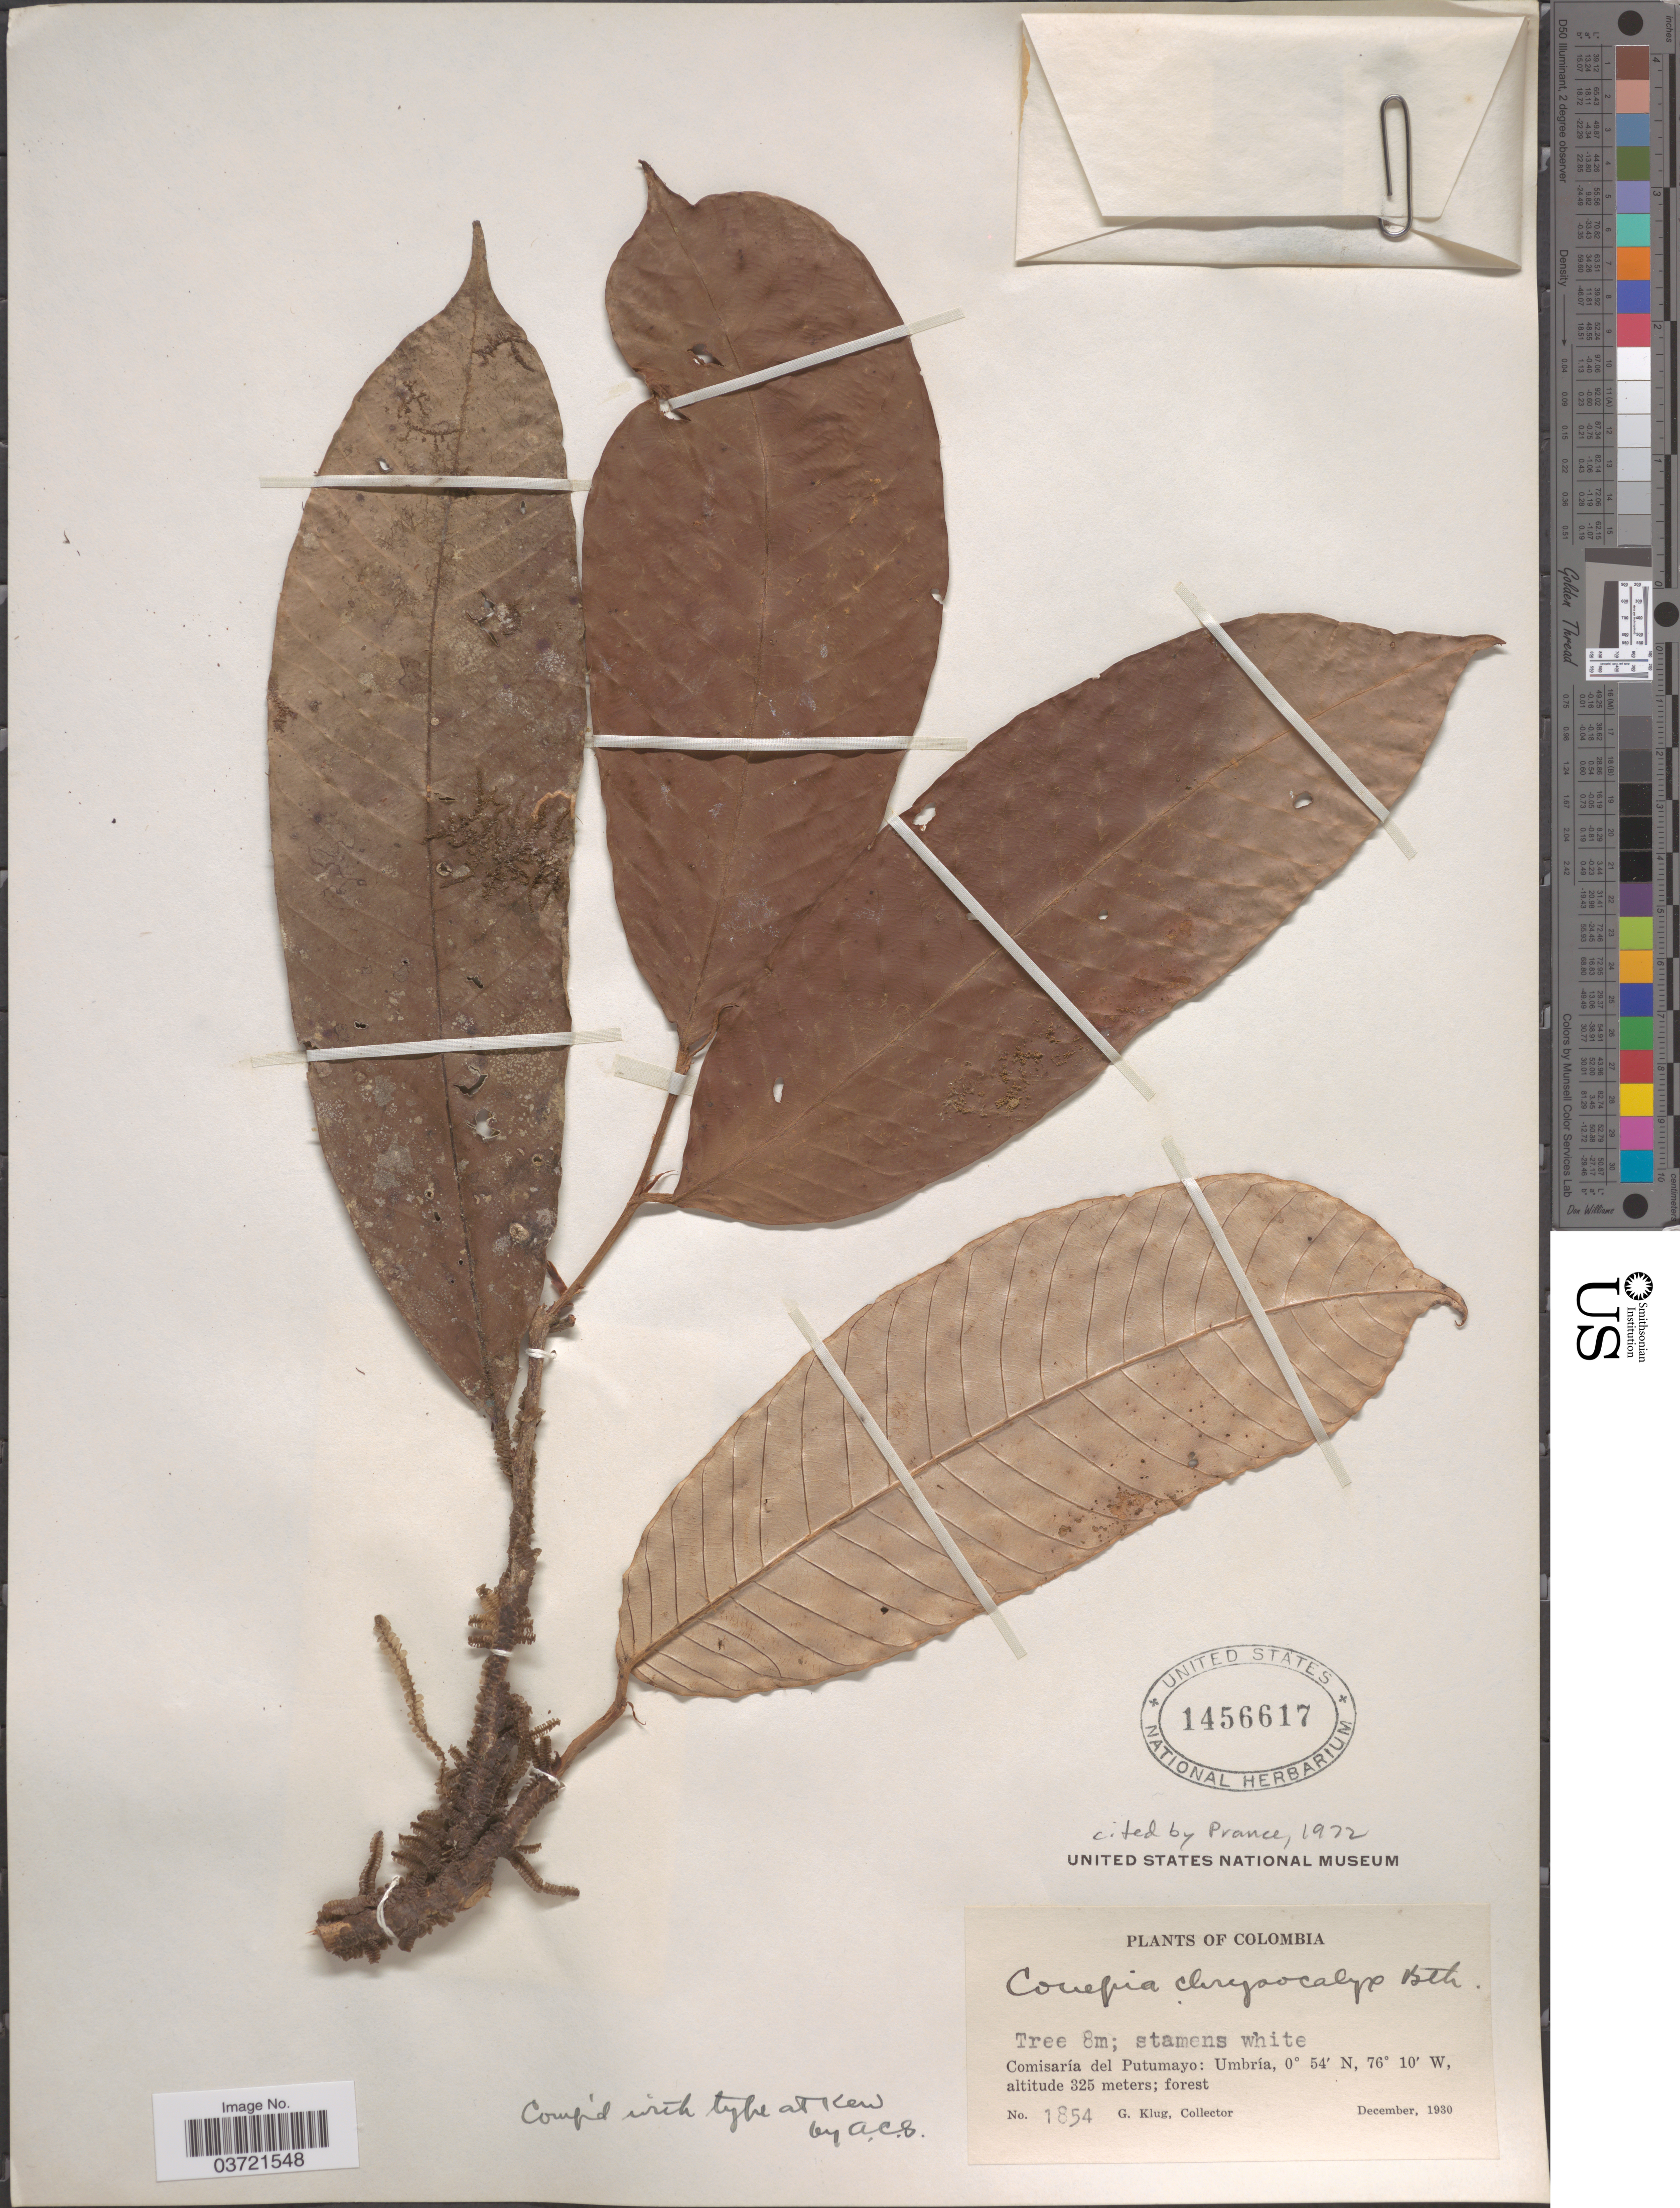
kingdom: Plantae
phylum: Tracheophyta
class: Magnoliopsida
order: Malpighiales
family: Chrysobalanaceae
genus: Couepia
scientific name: Couepia chrysocalyx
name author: (Poepp. & Endl.) Benth.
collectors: G. Klug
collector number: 1854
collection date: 1930-12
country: Colombia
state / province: Putumayo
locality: Comisaría del Putumayo: Umbría.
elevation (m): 325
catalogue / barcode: US 1456617